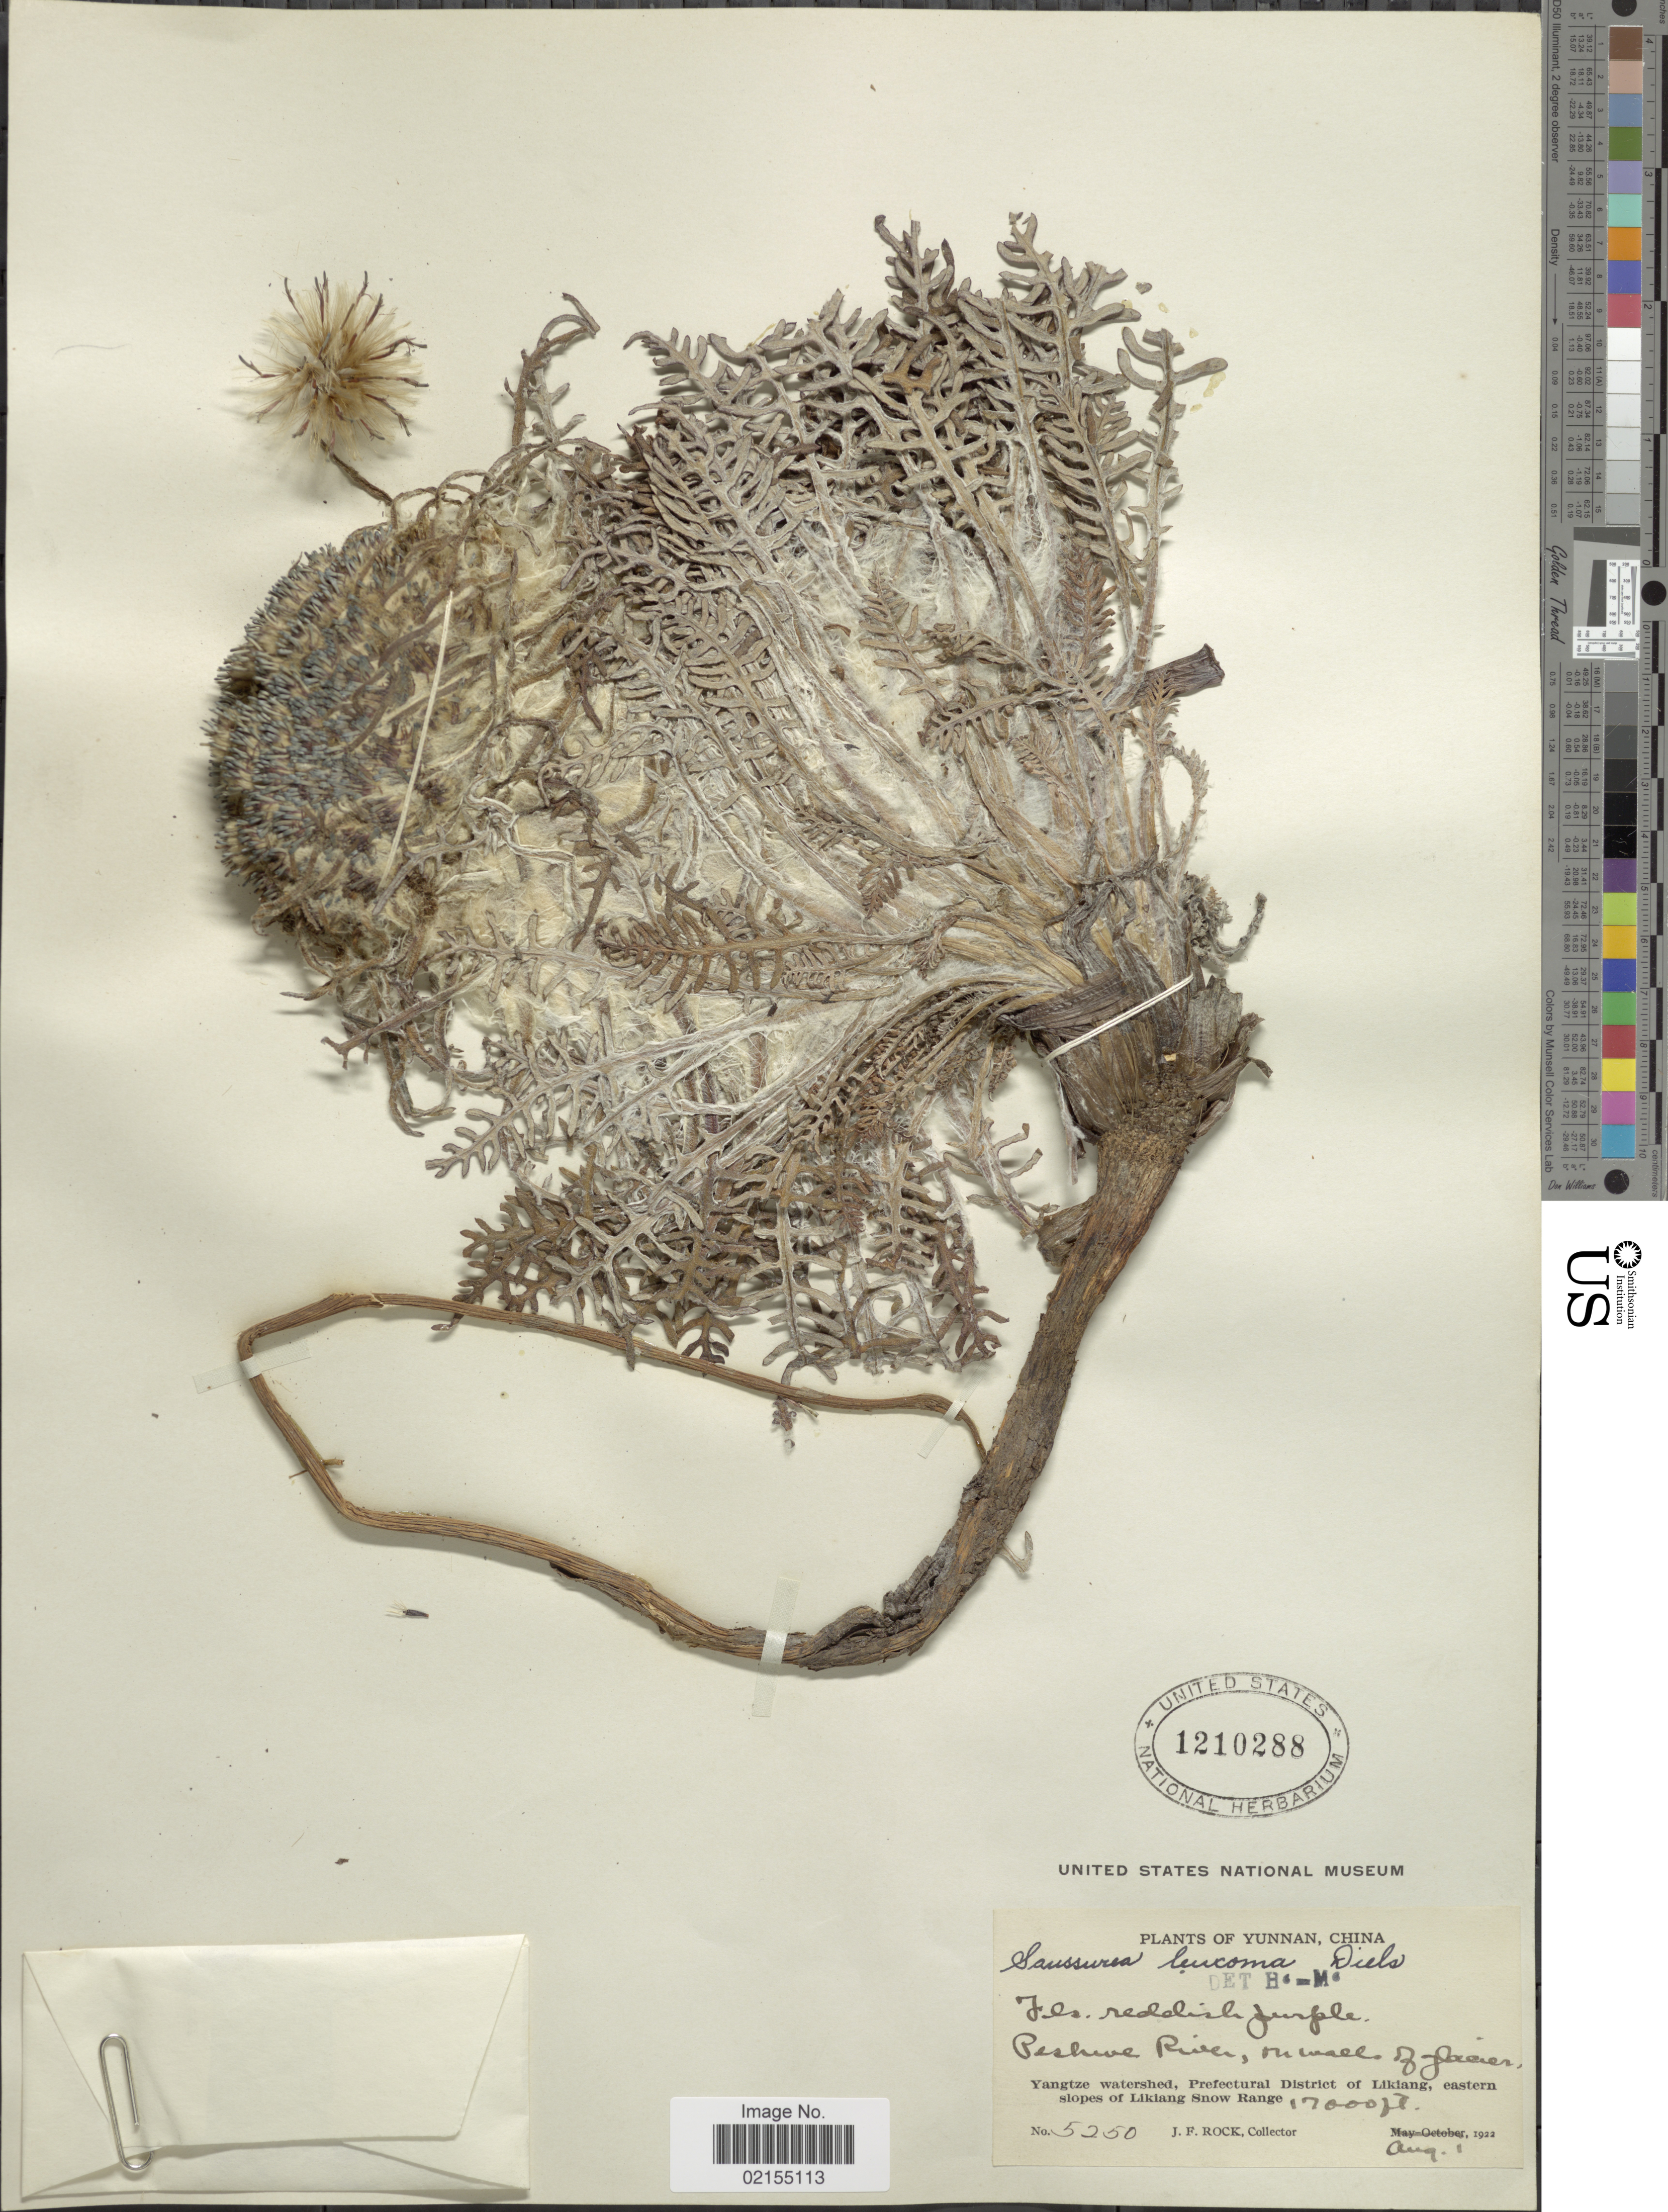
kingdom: Plantae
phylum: Tracheophyta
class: Magnoliopsida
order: Asterales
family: Asteraceae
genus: Saussurea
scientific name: Saussurea leucoma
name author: Diels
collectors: J. Rock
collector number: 5250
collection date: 1922-08-01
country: China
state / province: Yunnan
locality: Yunnan, China, Peshive River, on walls of Glacier, Yangtze watershed, Prefectural District of Likiang, eastern slopes of Likiang Snow Range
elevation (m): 5182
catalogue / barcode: US 1210288